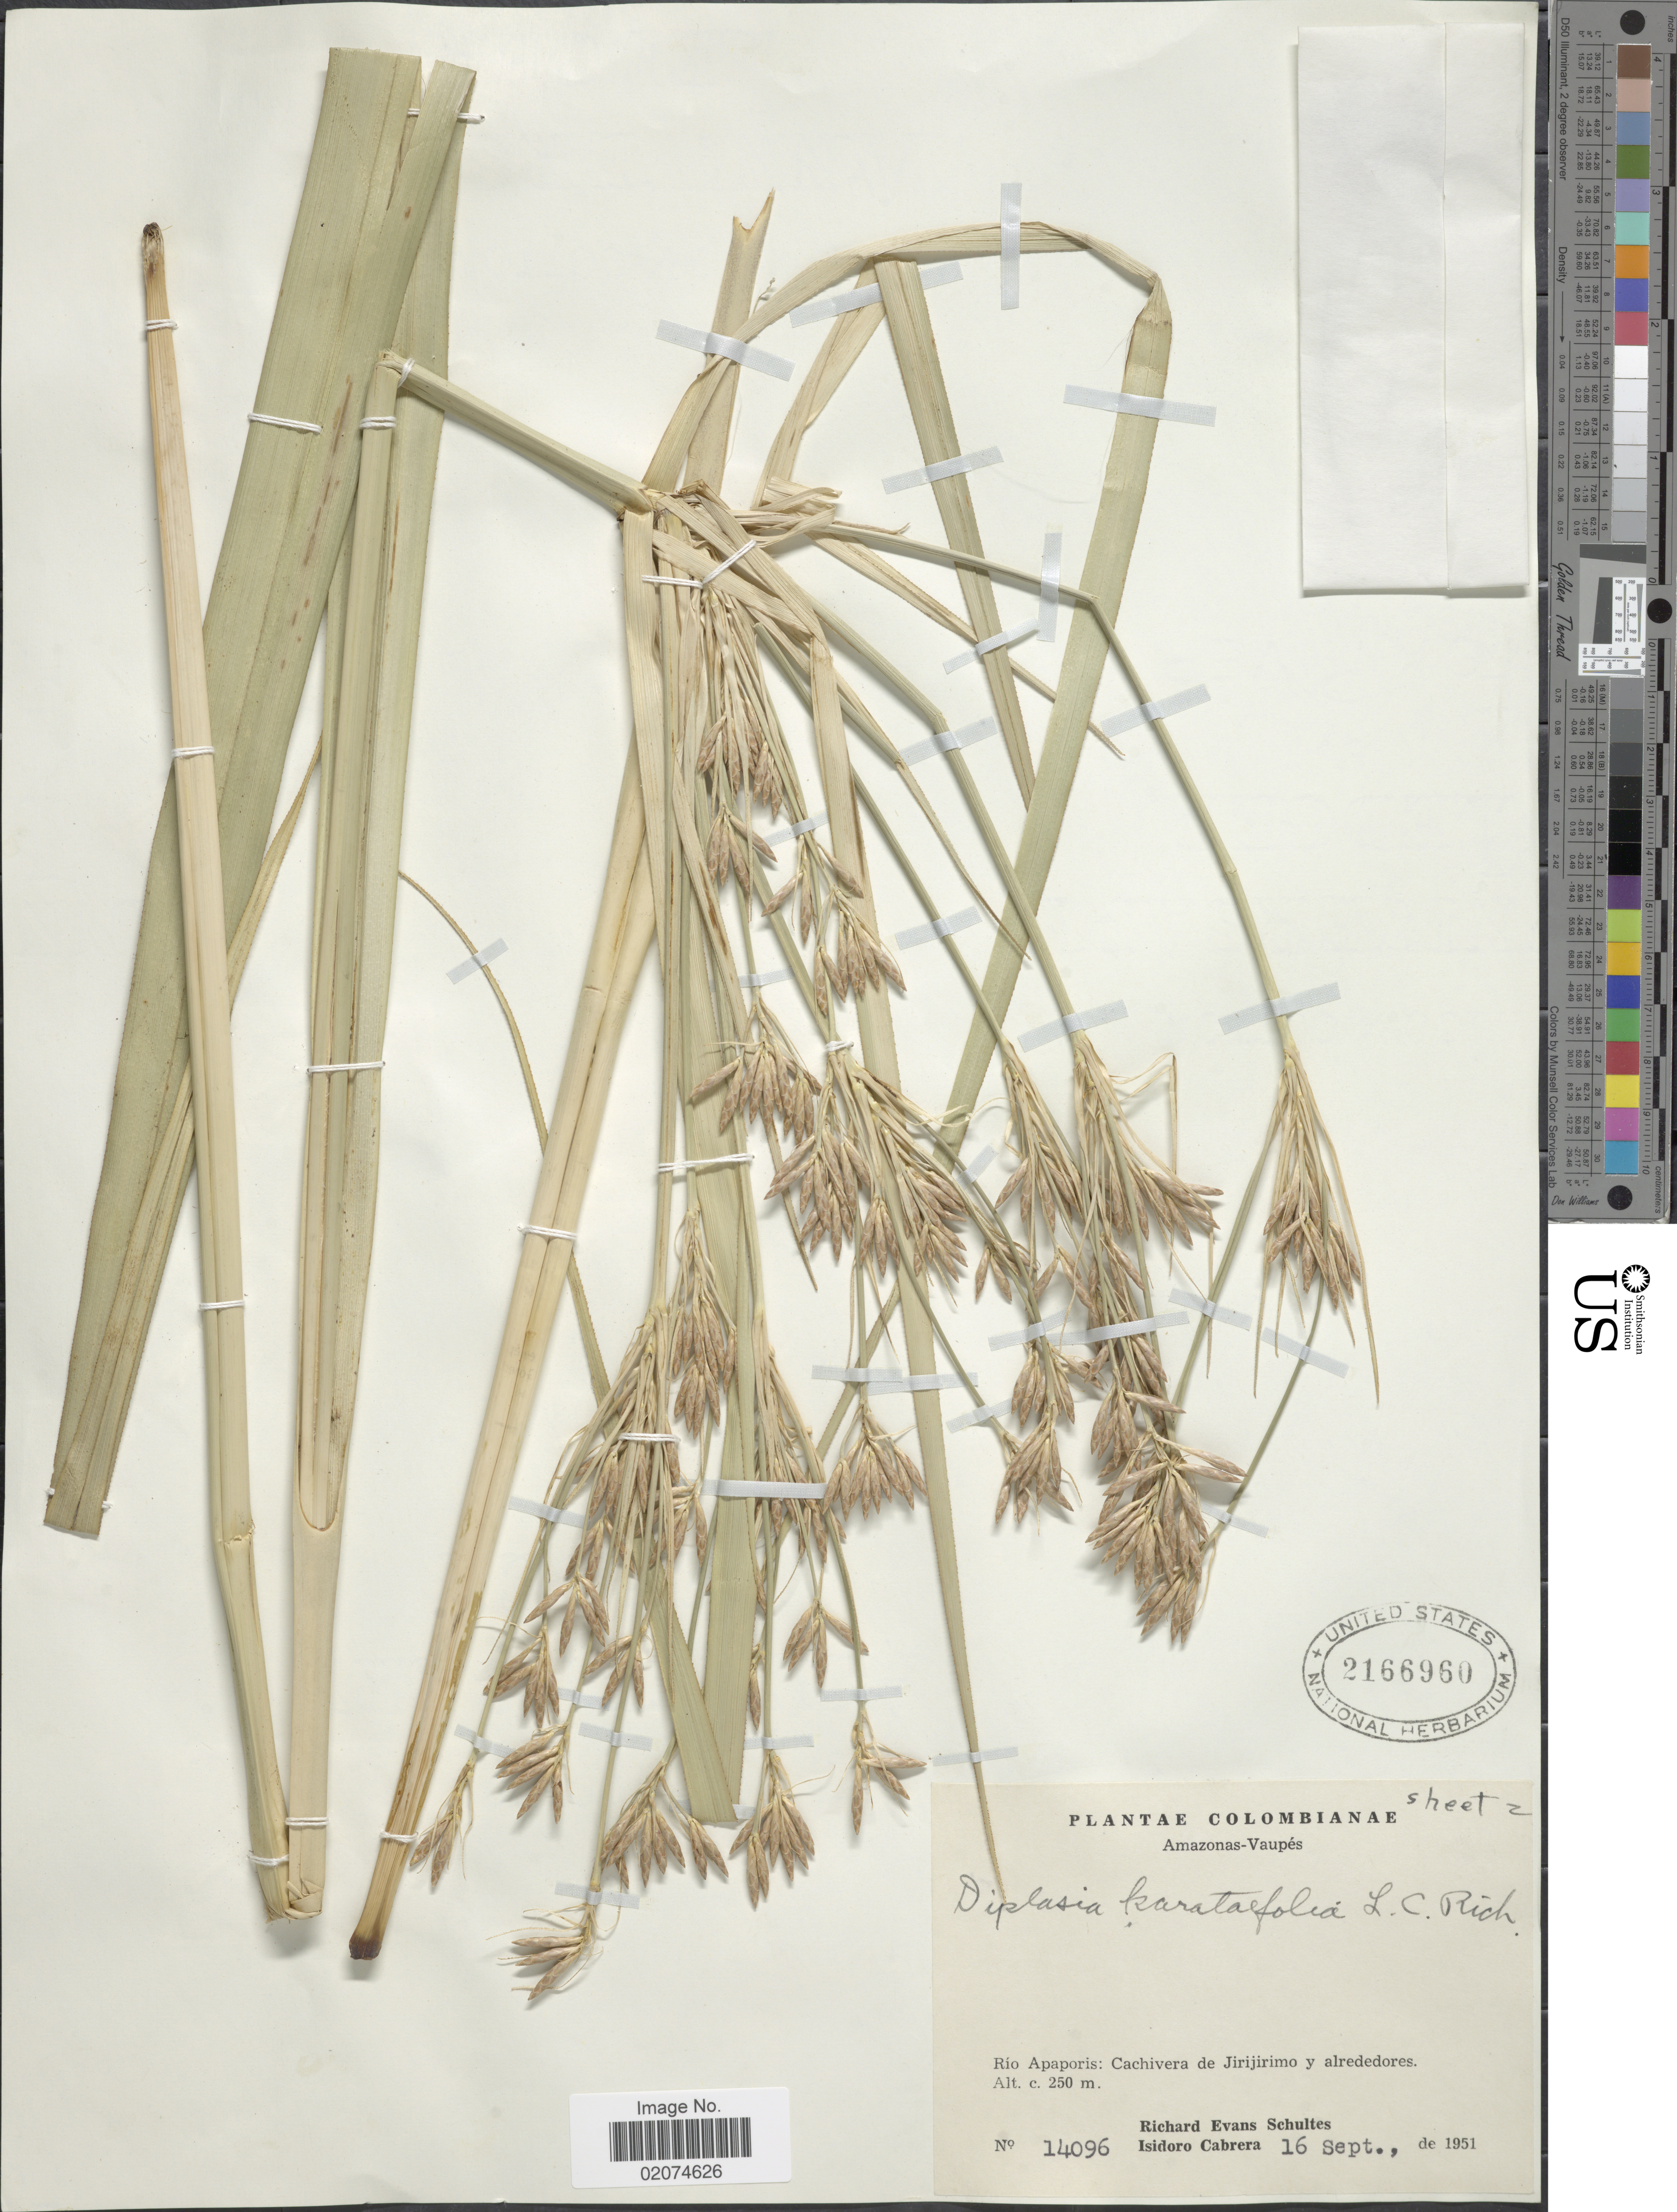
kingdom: Plantae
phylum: Tracheophyta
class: Liliopsida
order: Poales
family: Cyperaceae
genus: Diplasia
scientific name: Diplasia karatifolia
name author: Rich.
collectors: R. E. Schultes & I. Cabrera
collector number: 14096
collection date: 1951-09-16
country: Colombia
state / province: Vaupés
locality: Amazonas-Vaupes. Rio Apaporis: Cachivera de Jirijirimo y alrededores.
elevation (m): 250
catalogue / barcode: US 2166960